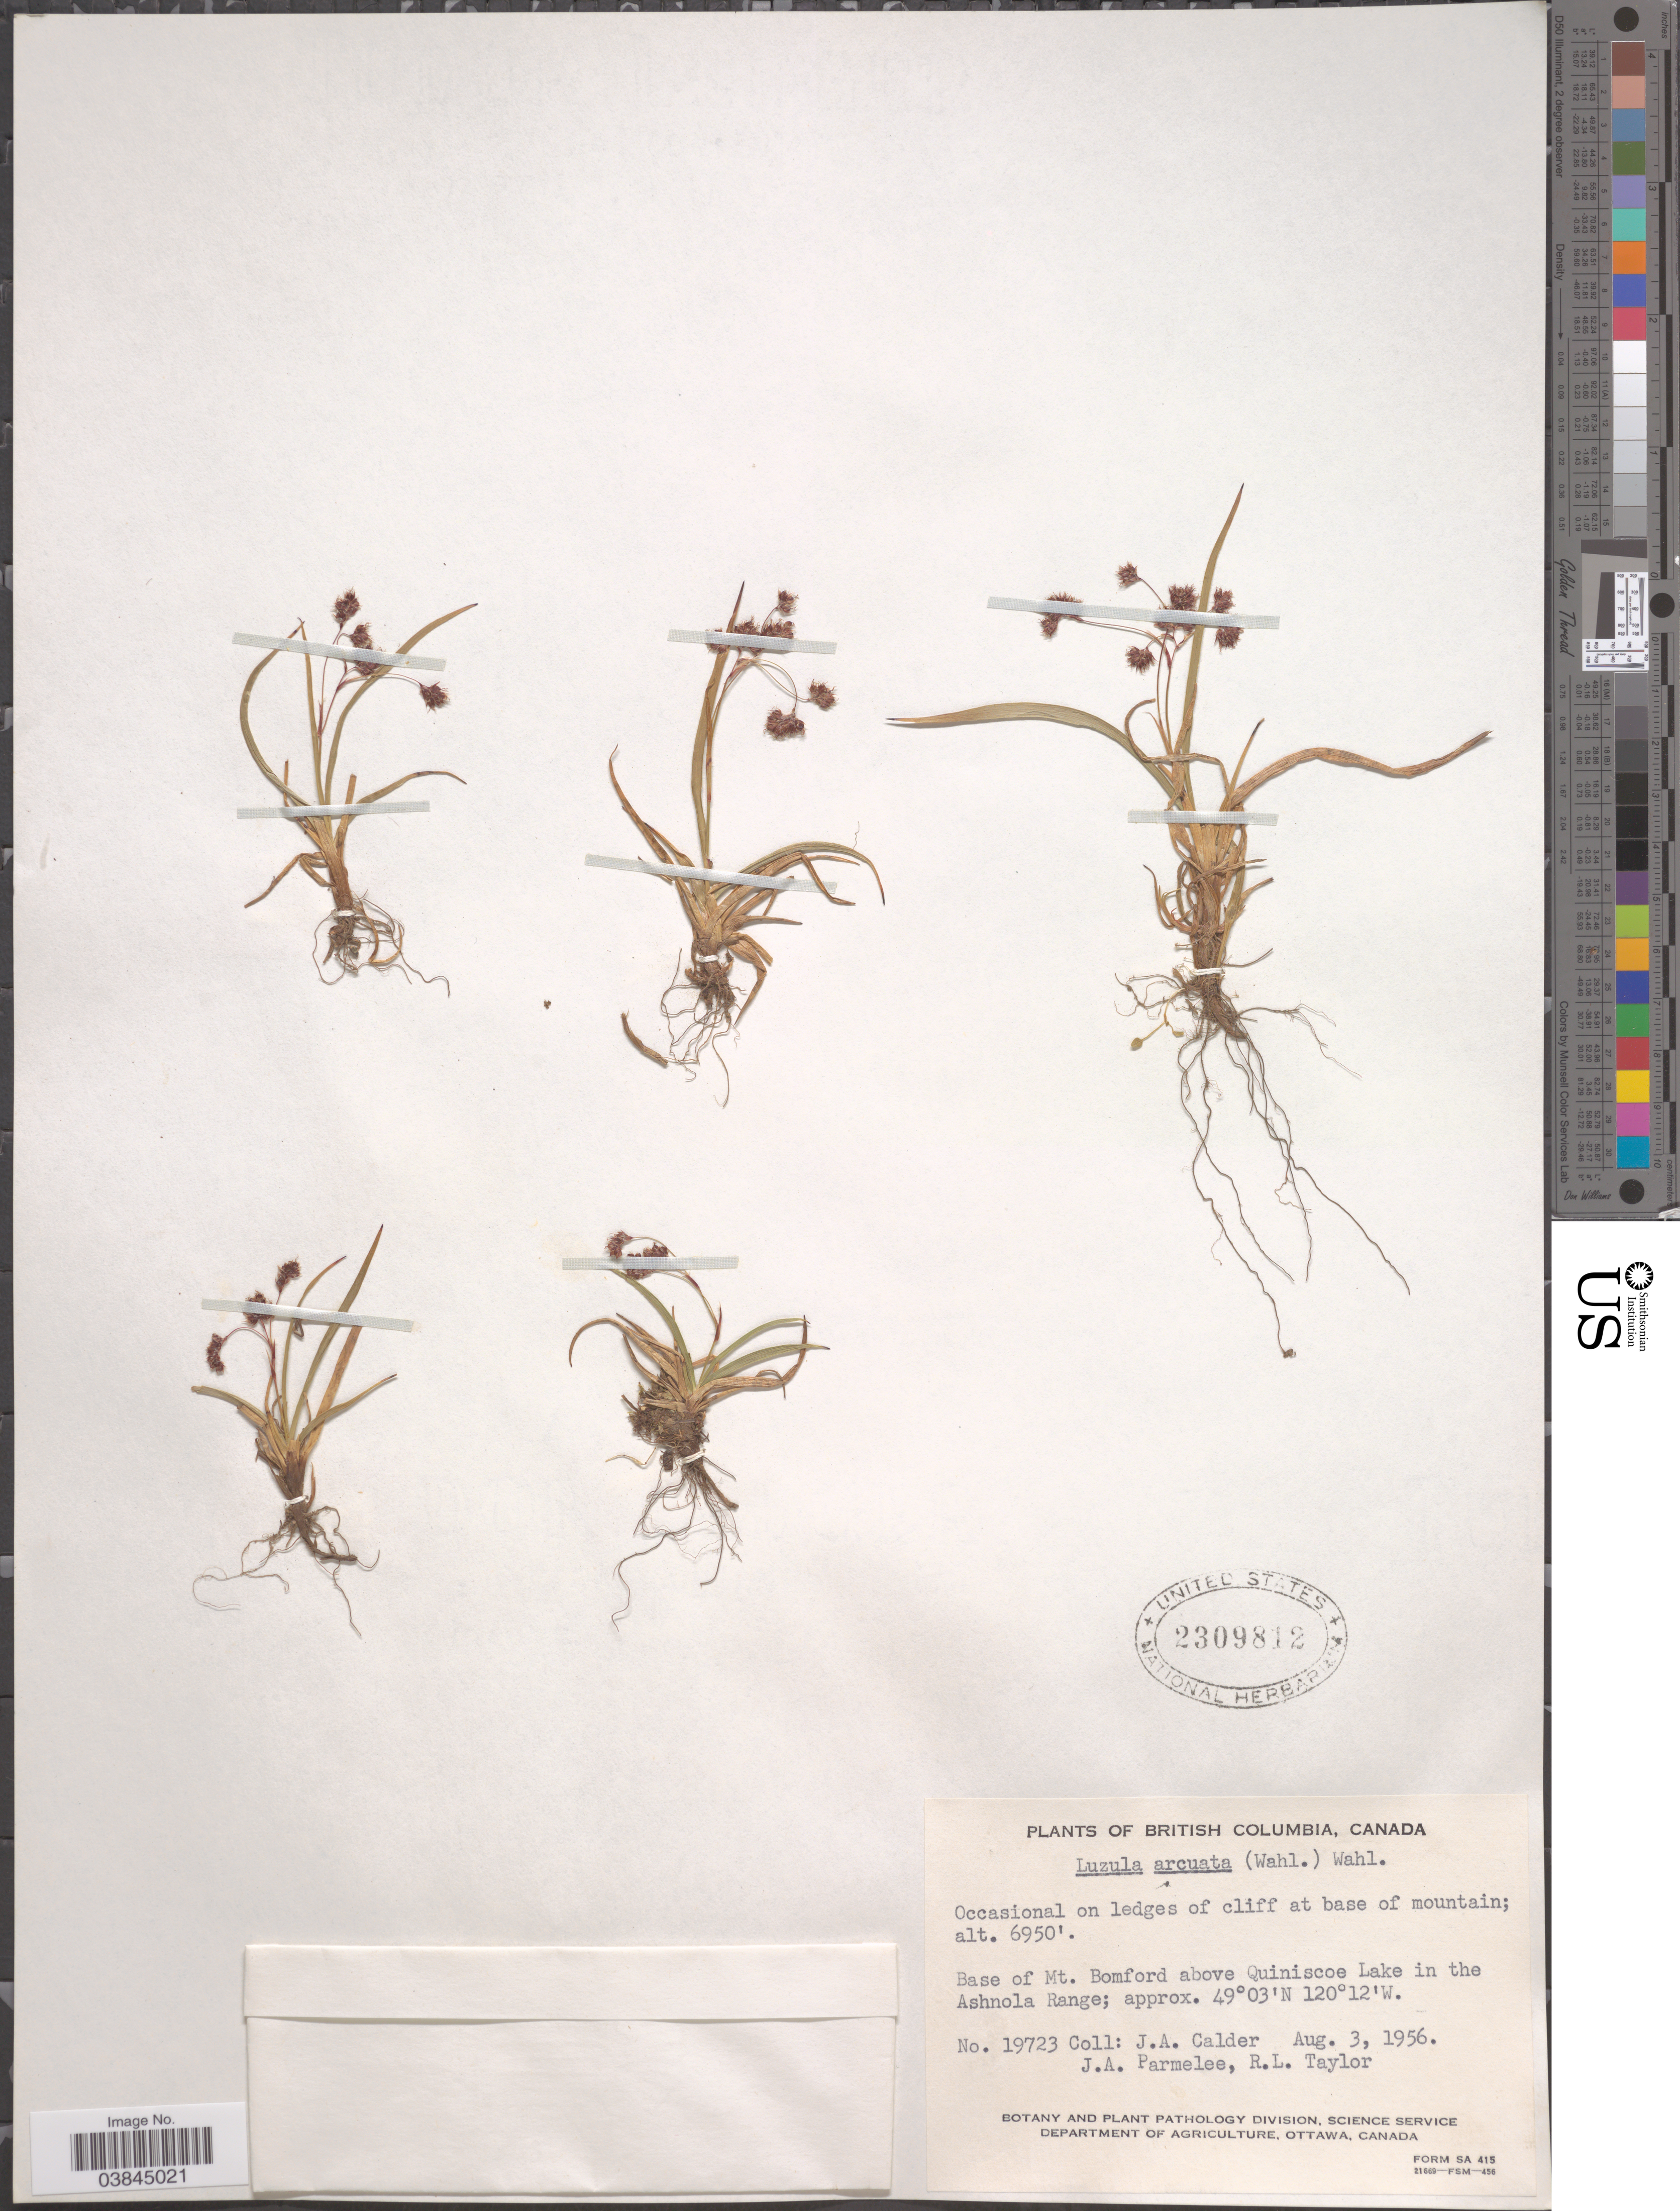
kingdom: Plantae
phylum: Tracheophyta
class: Liliopsida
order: Poales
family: Juncaceae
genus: Luzula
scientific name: Luzula arcuata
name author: (Wahlenb.) Sw.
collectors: J. A. Calder, J. A. Parmelee & R. Taylor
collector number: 19723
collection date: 1956-08-03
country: Canada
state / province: British Columbia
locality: Base of Mt. Bomford above Quiniscoe Lake in the Ashnola Range.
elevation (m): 2118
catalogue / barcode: US 2309812